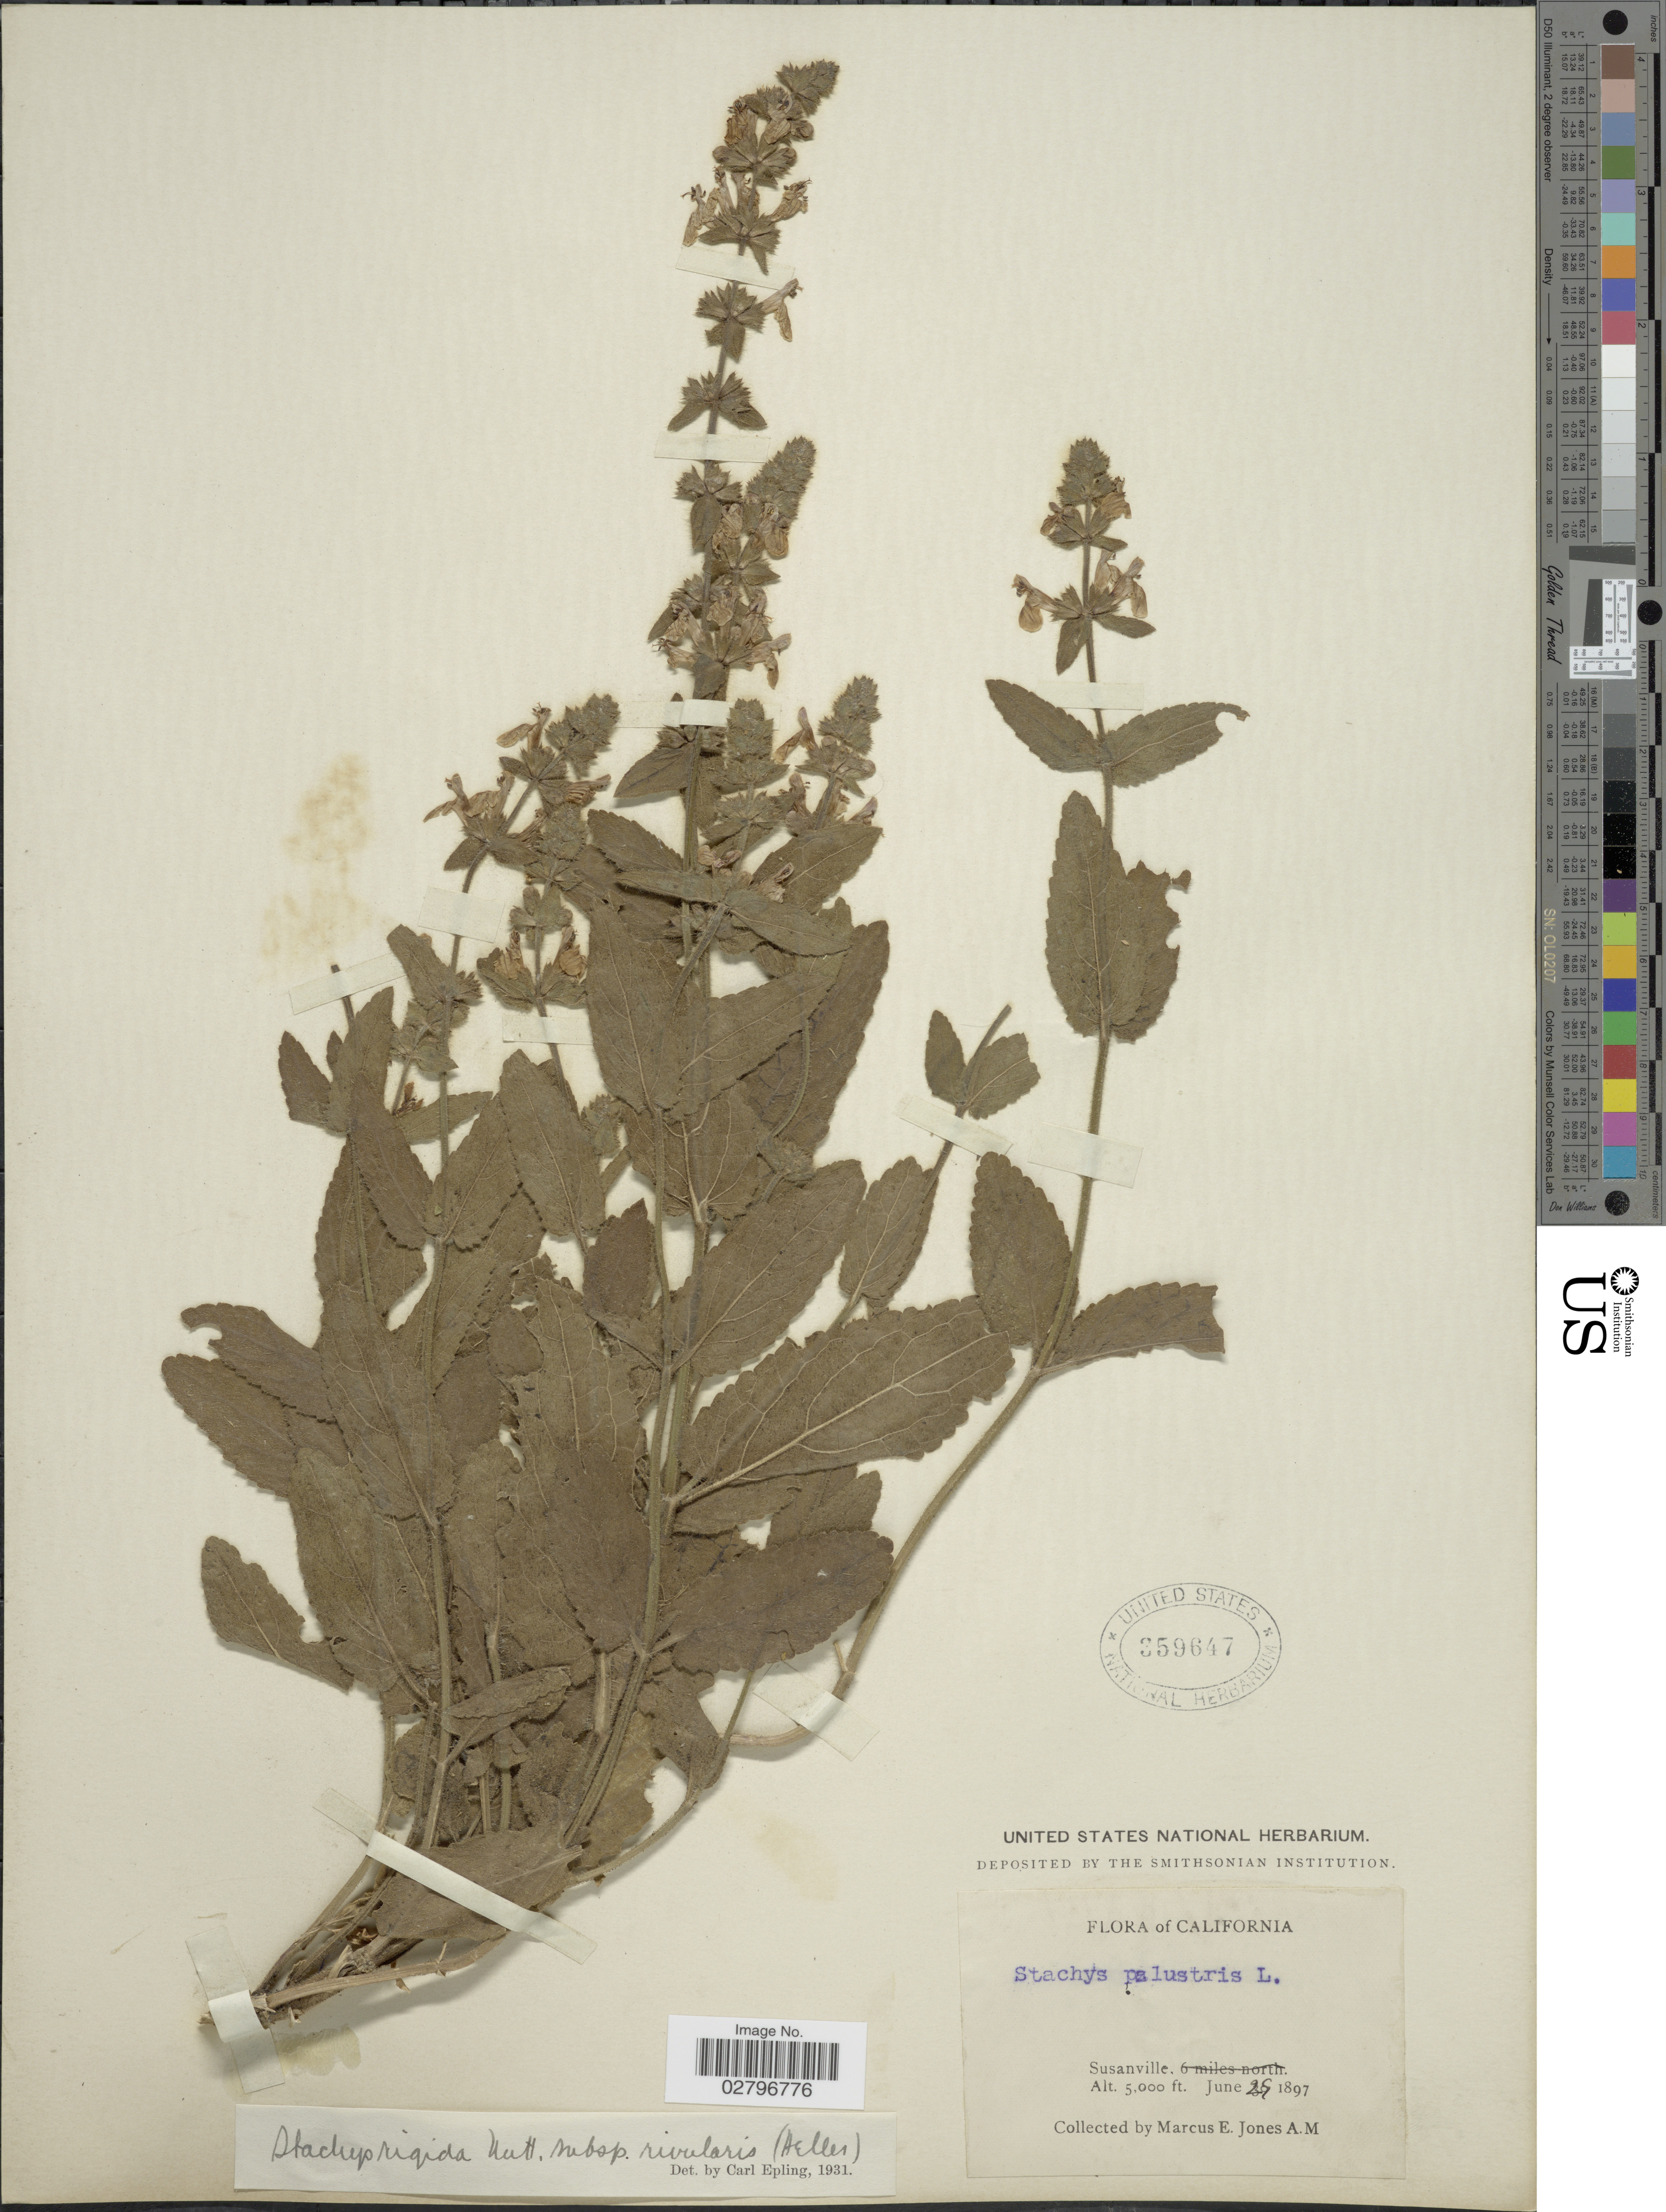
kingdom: Plantae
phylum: Tracheophyta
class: Magnoliopsida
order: Lamiales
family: Lamiaceae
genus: Stachys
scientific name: Stachys rigida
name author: Nutt. ex Benth.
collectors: M. E. Jones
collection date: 1897-06-29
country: United States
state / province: California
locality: Susanville.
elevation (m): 1524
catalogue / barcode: US 359647